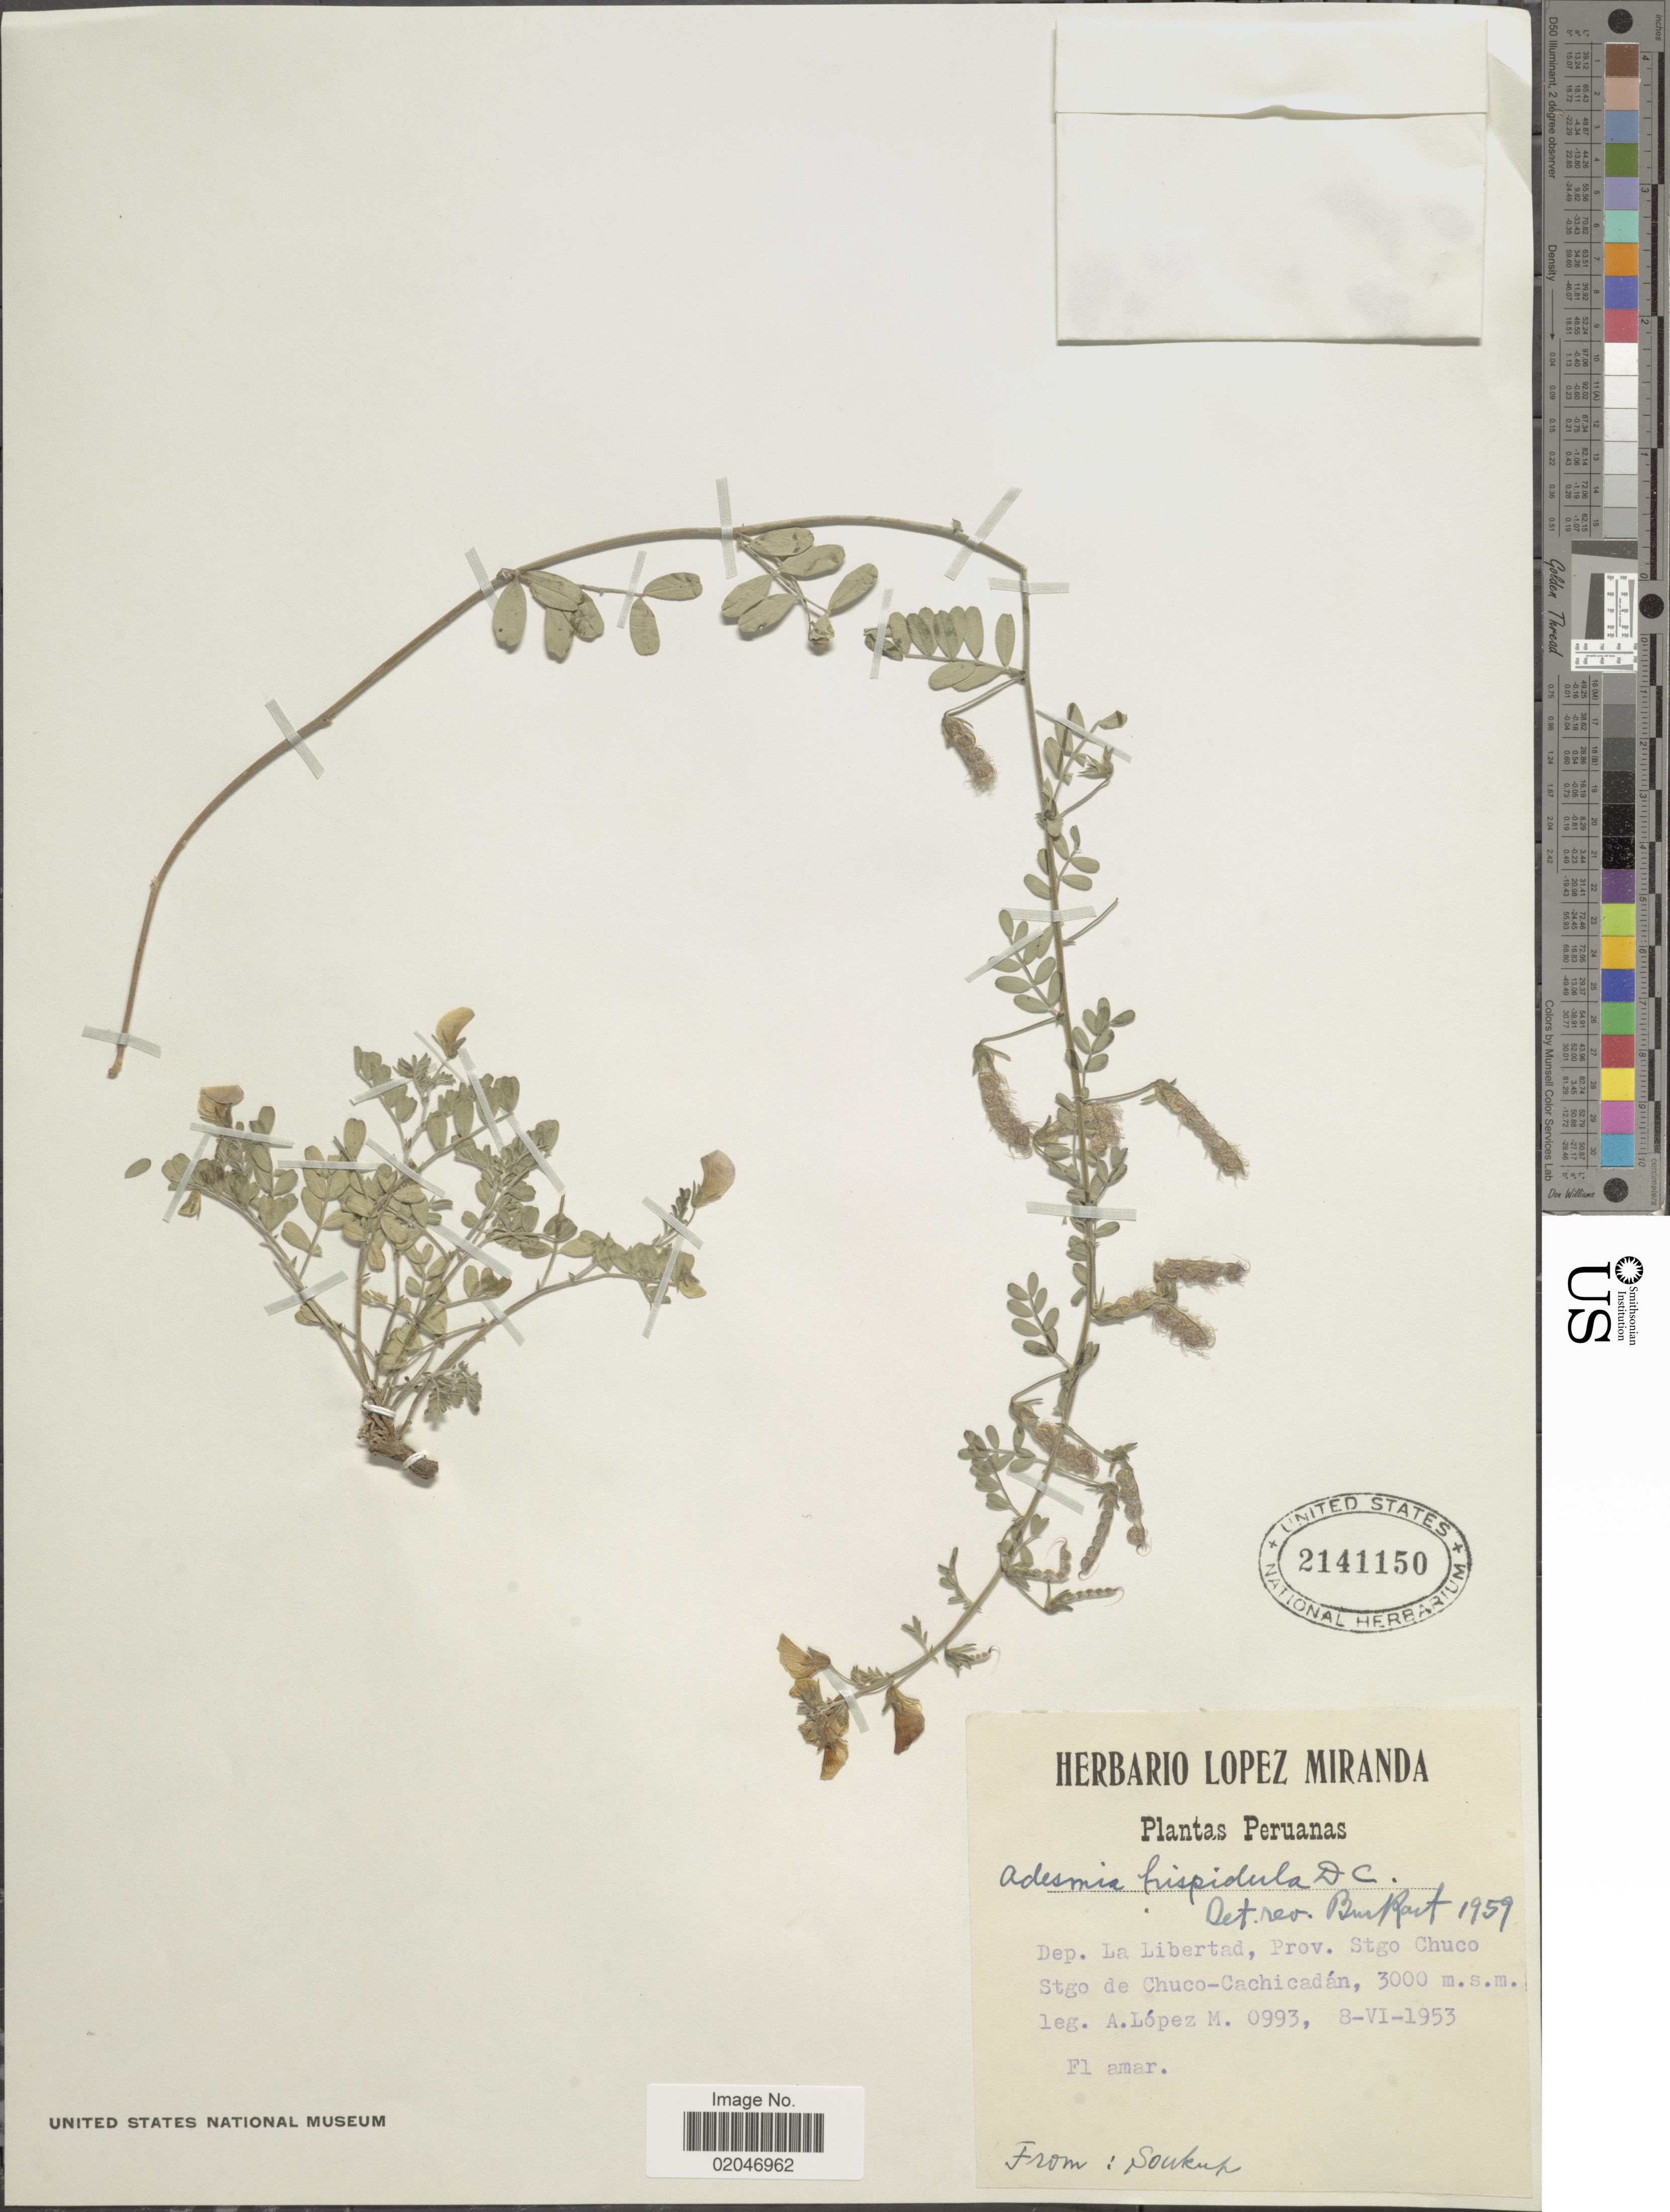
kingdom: Plantae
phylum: Tracheophyta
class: Magnoliopsida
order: Fabales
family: Fabaceae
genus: Adesmia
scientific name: Adesmia hispidula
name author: (Lag.) DC.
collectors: A. López M.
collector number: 0993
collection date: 1953-06-08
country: Peru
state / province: La Libertad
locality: Prov. Stgo Chuco, Stgo de Chuco-Cachicadan.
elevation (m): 3000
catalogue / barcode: US 2141150